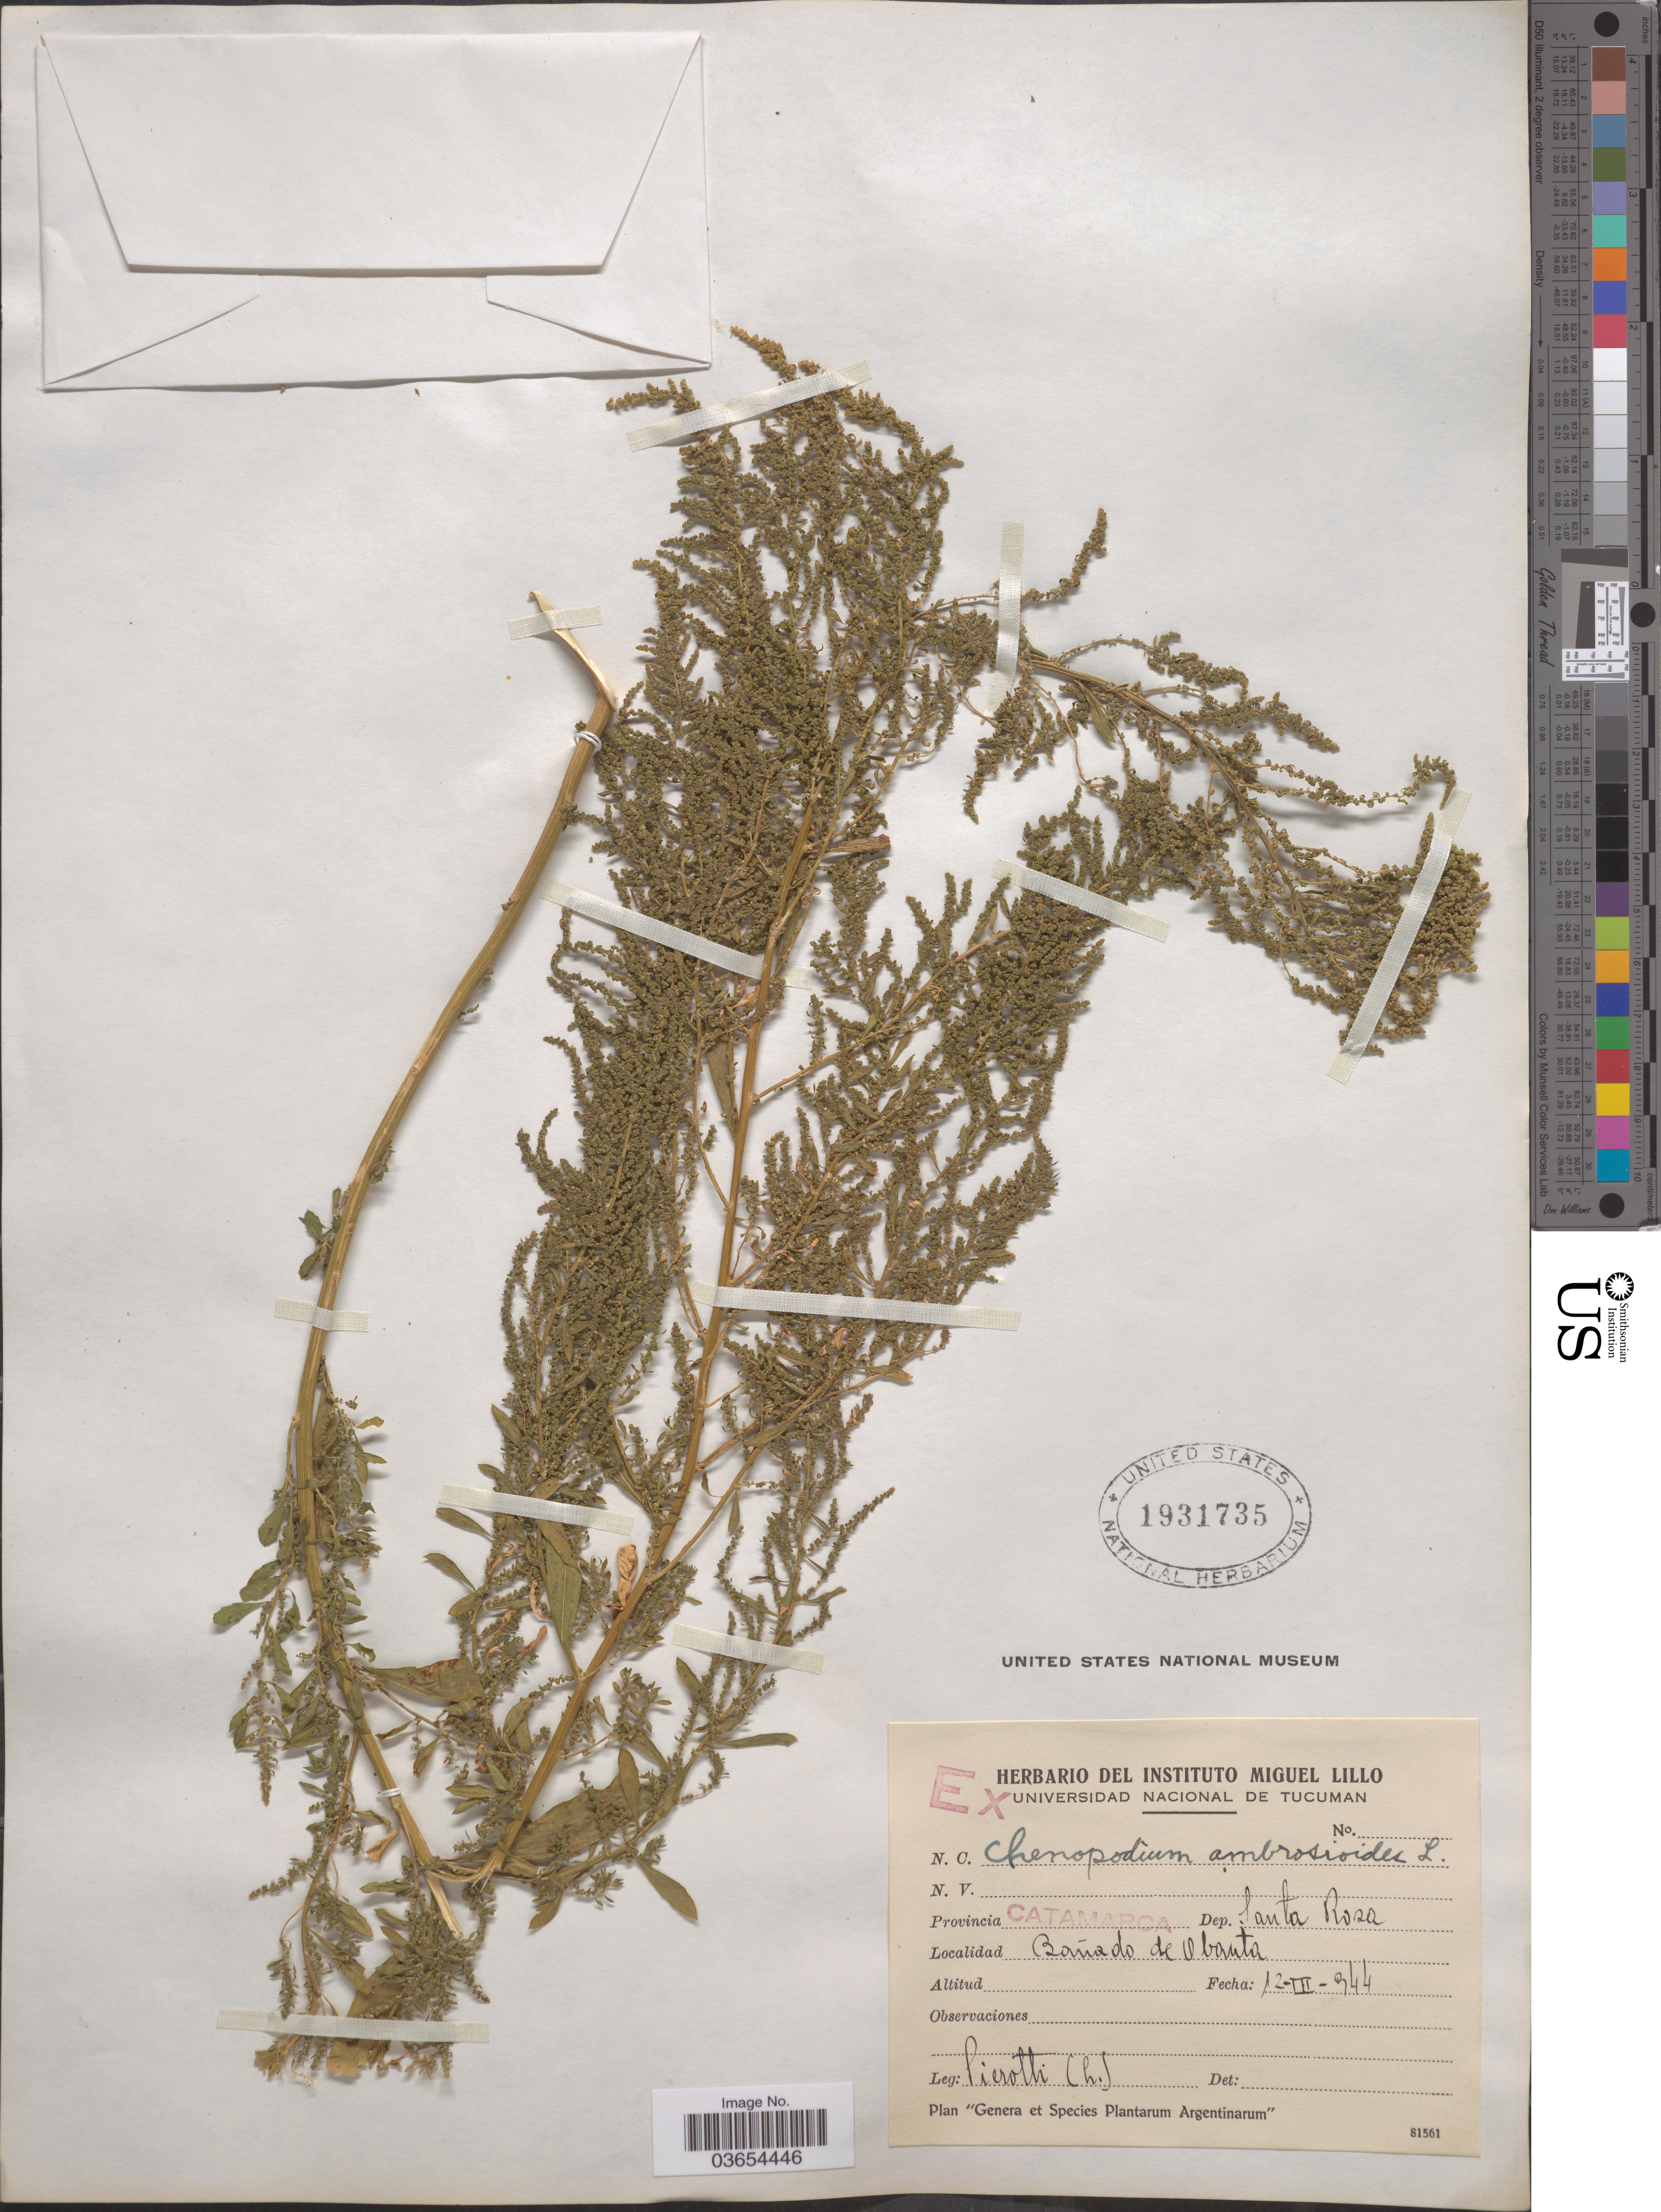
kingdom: Plantae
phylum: Tracheophyta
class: Magnoliopsida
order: Caryophyllales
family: Amaranthaceae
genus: Chenopodium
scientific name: Chenopodium ambrosioides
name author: L.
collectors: S. A. Pierotti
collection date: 1944-03-12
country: Argentina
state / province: Catamarca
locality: Dep. Santa Rosa. Bañado de Obanta.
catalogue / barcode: US 1931735